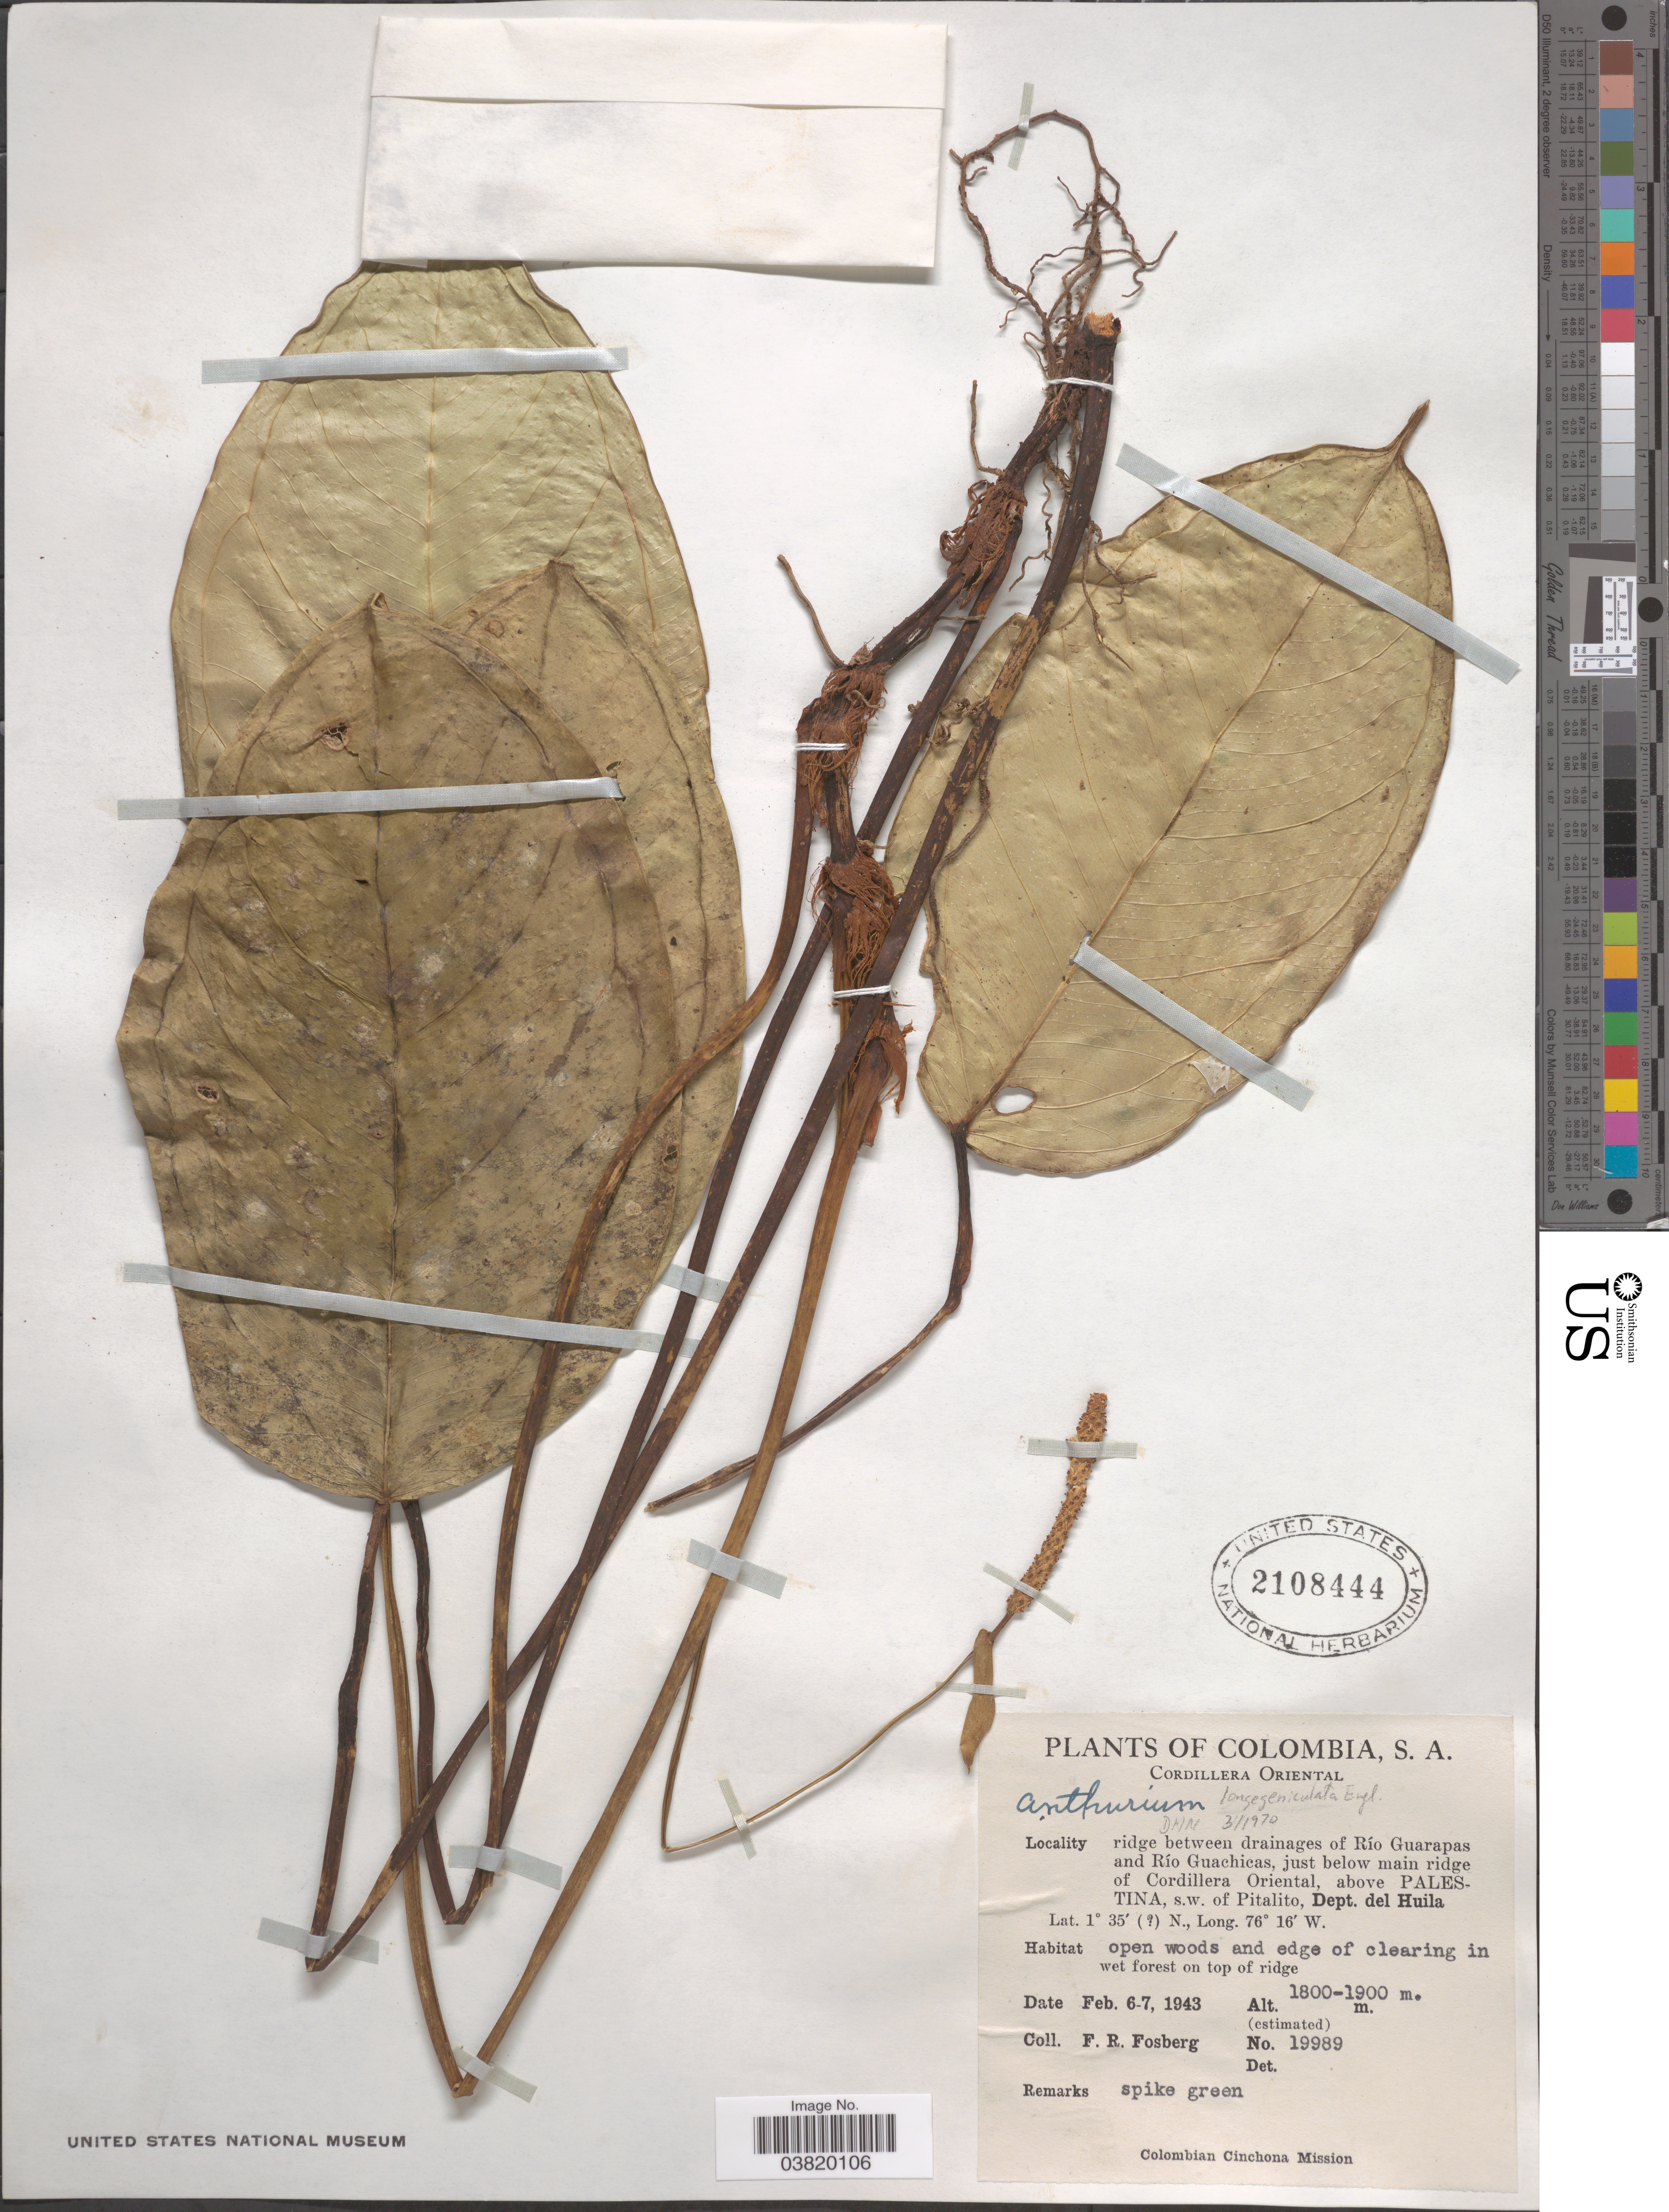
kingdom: Plantae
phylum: Tracheophyta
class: Liliopsida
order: Alismatales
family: Araceae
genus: Anthurium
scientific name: Anthurium longegeniculatum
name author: Engl.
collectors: F. R. Fosberg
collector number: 19989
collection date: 1943-02-06/1943-02-07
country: Colombia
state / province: Huila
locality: Cordillera Oriental. Ridge between drainage of Río Guarapas and Río Guachicas, just below main ridge of Cordillera Oriental, above Palestina, s.w. of Pitalito, Dept. del Huila.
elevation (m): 1800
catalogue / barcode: US 2108444